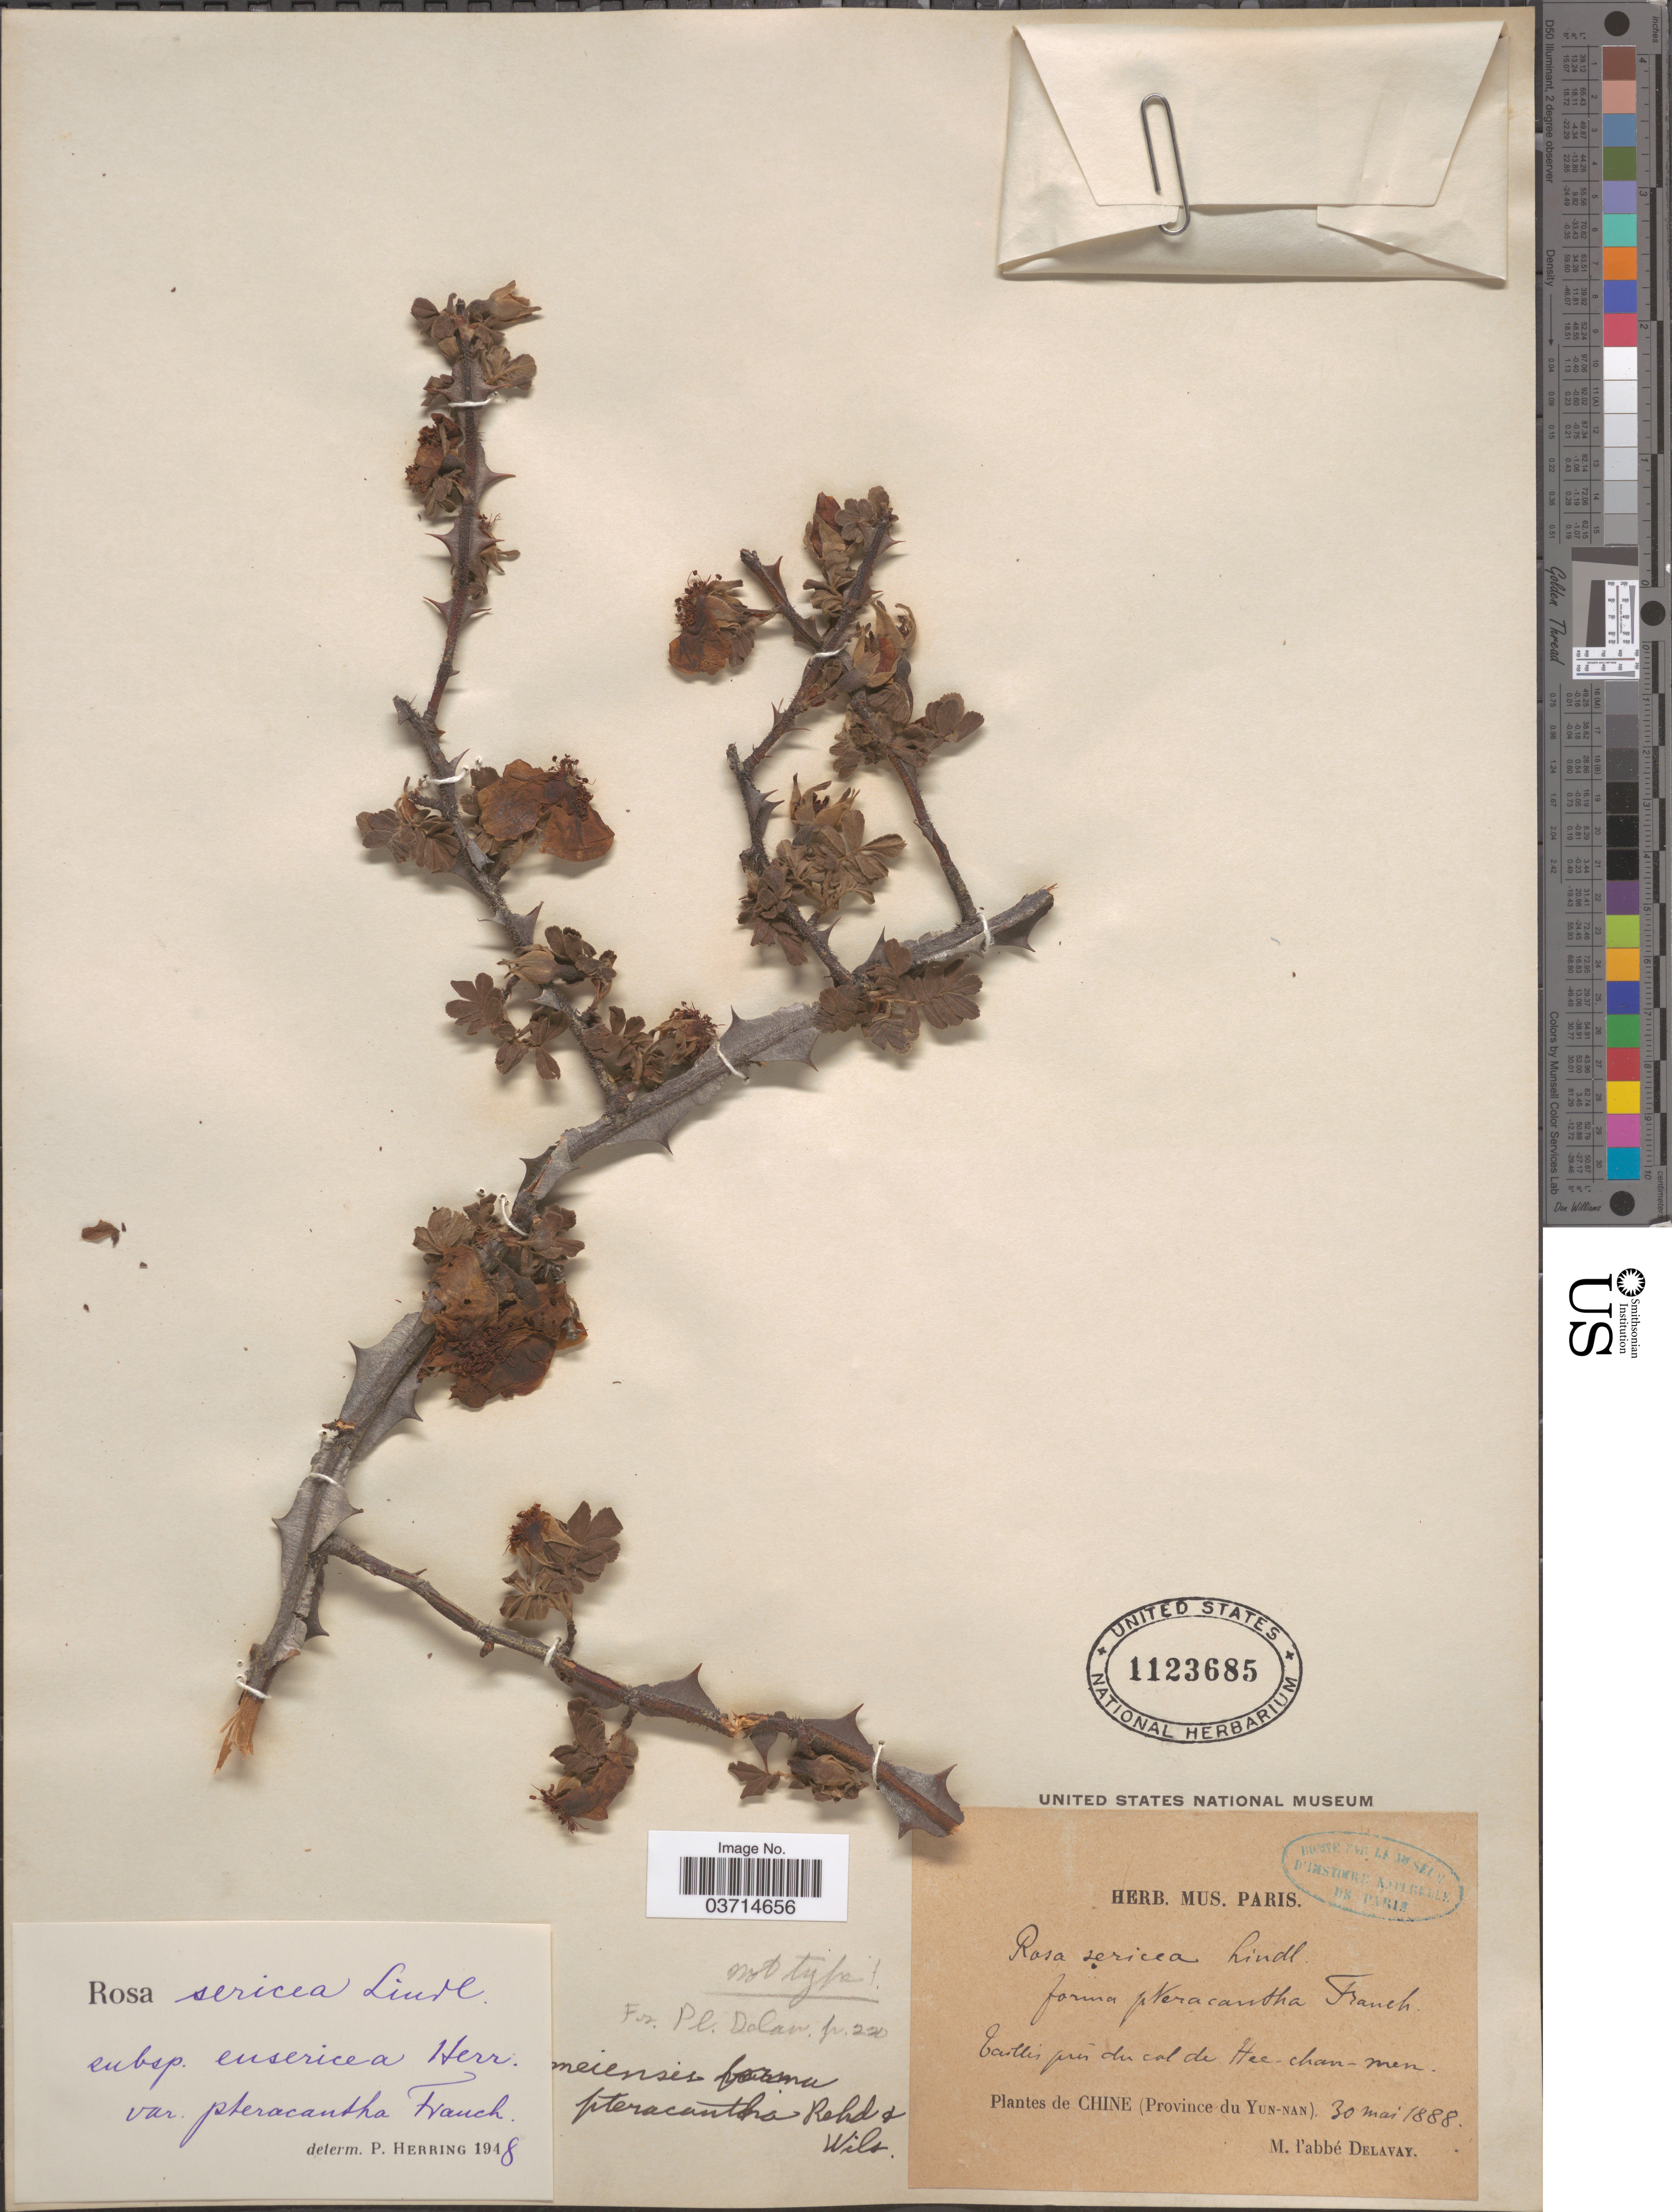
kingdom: Plantae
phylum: Tracheophyta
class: Magnoliopsida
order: Rosales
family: Rosaceae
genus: Rosa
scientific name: Rosa omeiensis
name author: Rolfe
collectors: P. Delavay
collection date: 1888-05-30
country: China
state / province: Yunnan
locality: Taillis prés du cal de Hee-chan-men.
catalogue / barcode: US 1123685